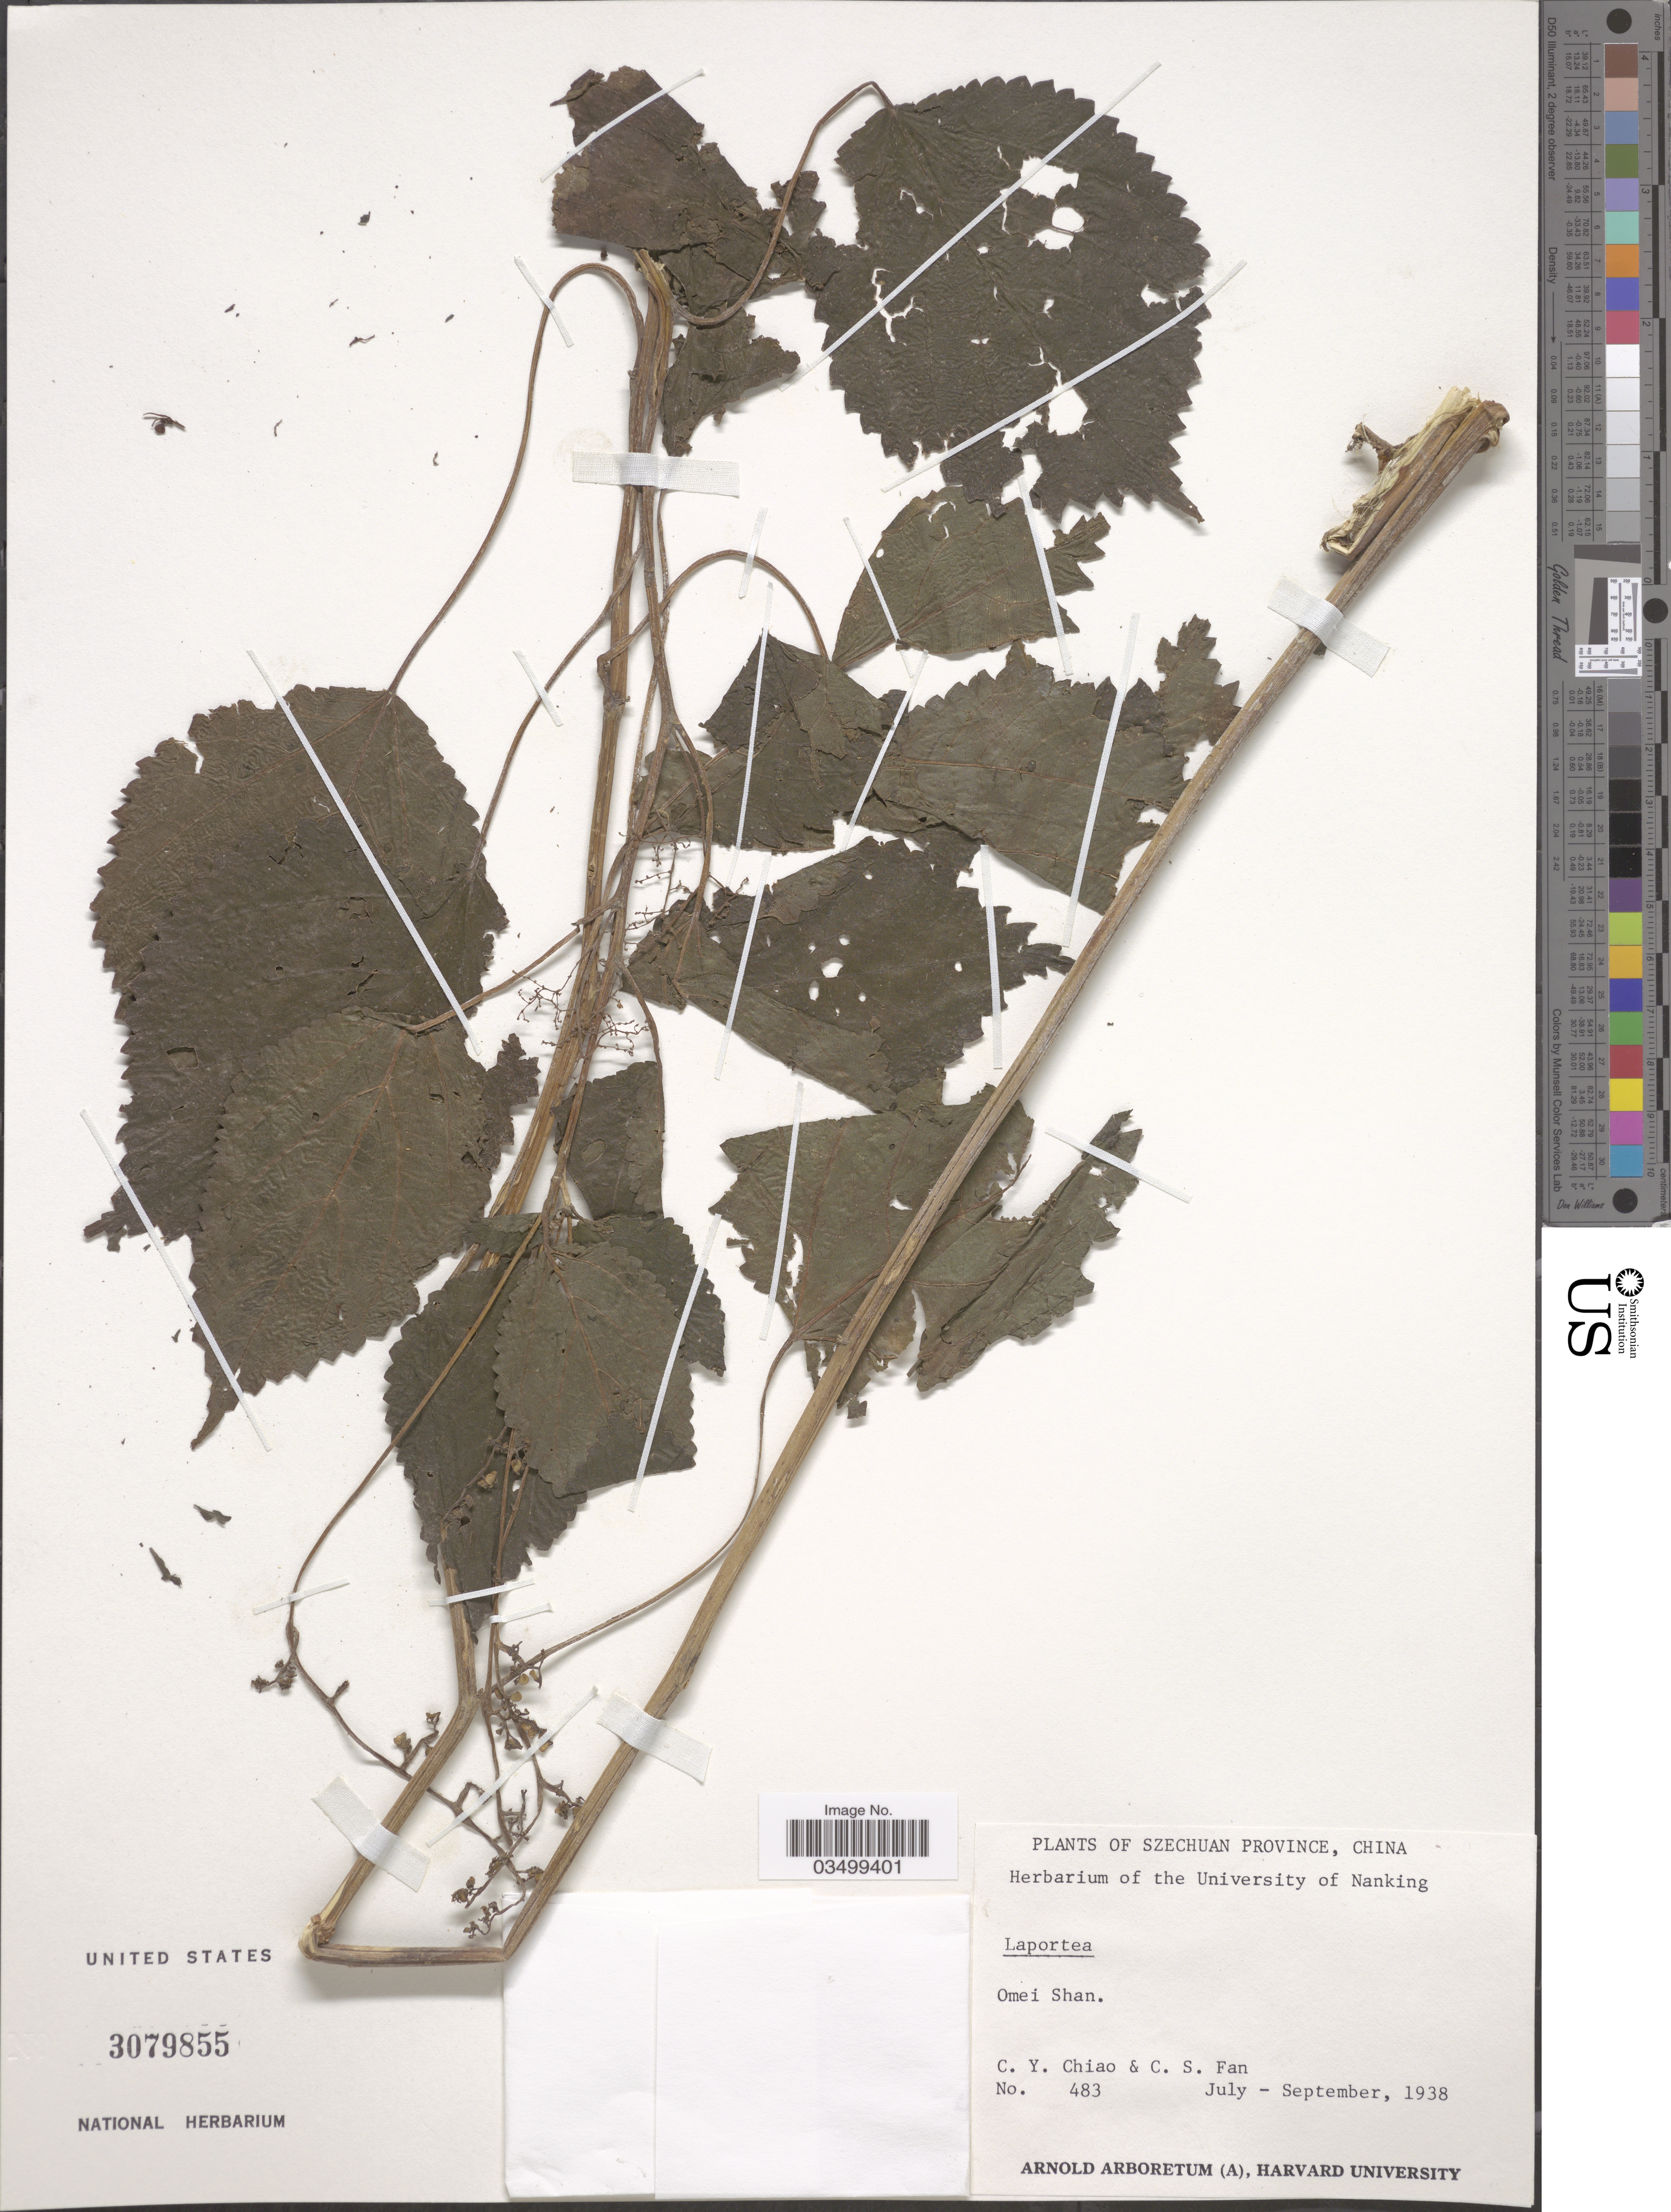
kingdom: Plantae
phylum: Tracheophyta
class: Magnoliopsida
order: Rosales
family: Urticaceae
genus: Laportea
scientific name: Laportea sp.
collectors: C. Y. Chiao & C. S. Fan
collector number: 483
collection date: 1938-07/1938-09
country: China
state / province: Sichuan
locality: Szechuan Province. Omei Shan.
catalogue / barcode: US 3079855